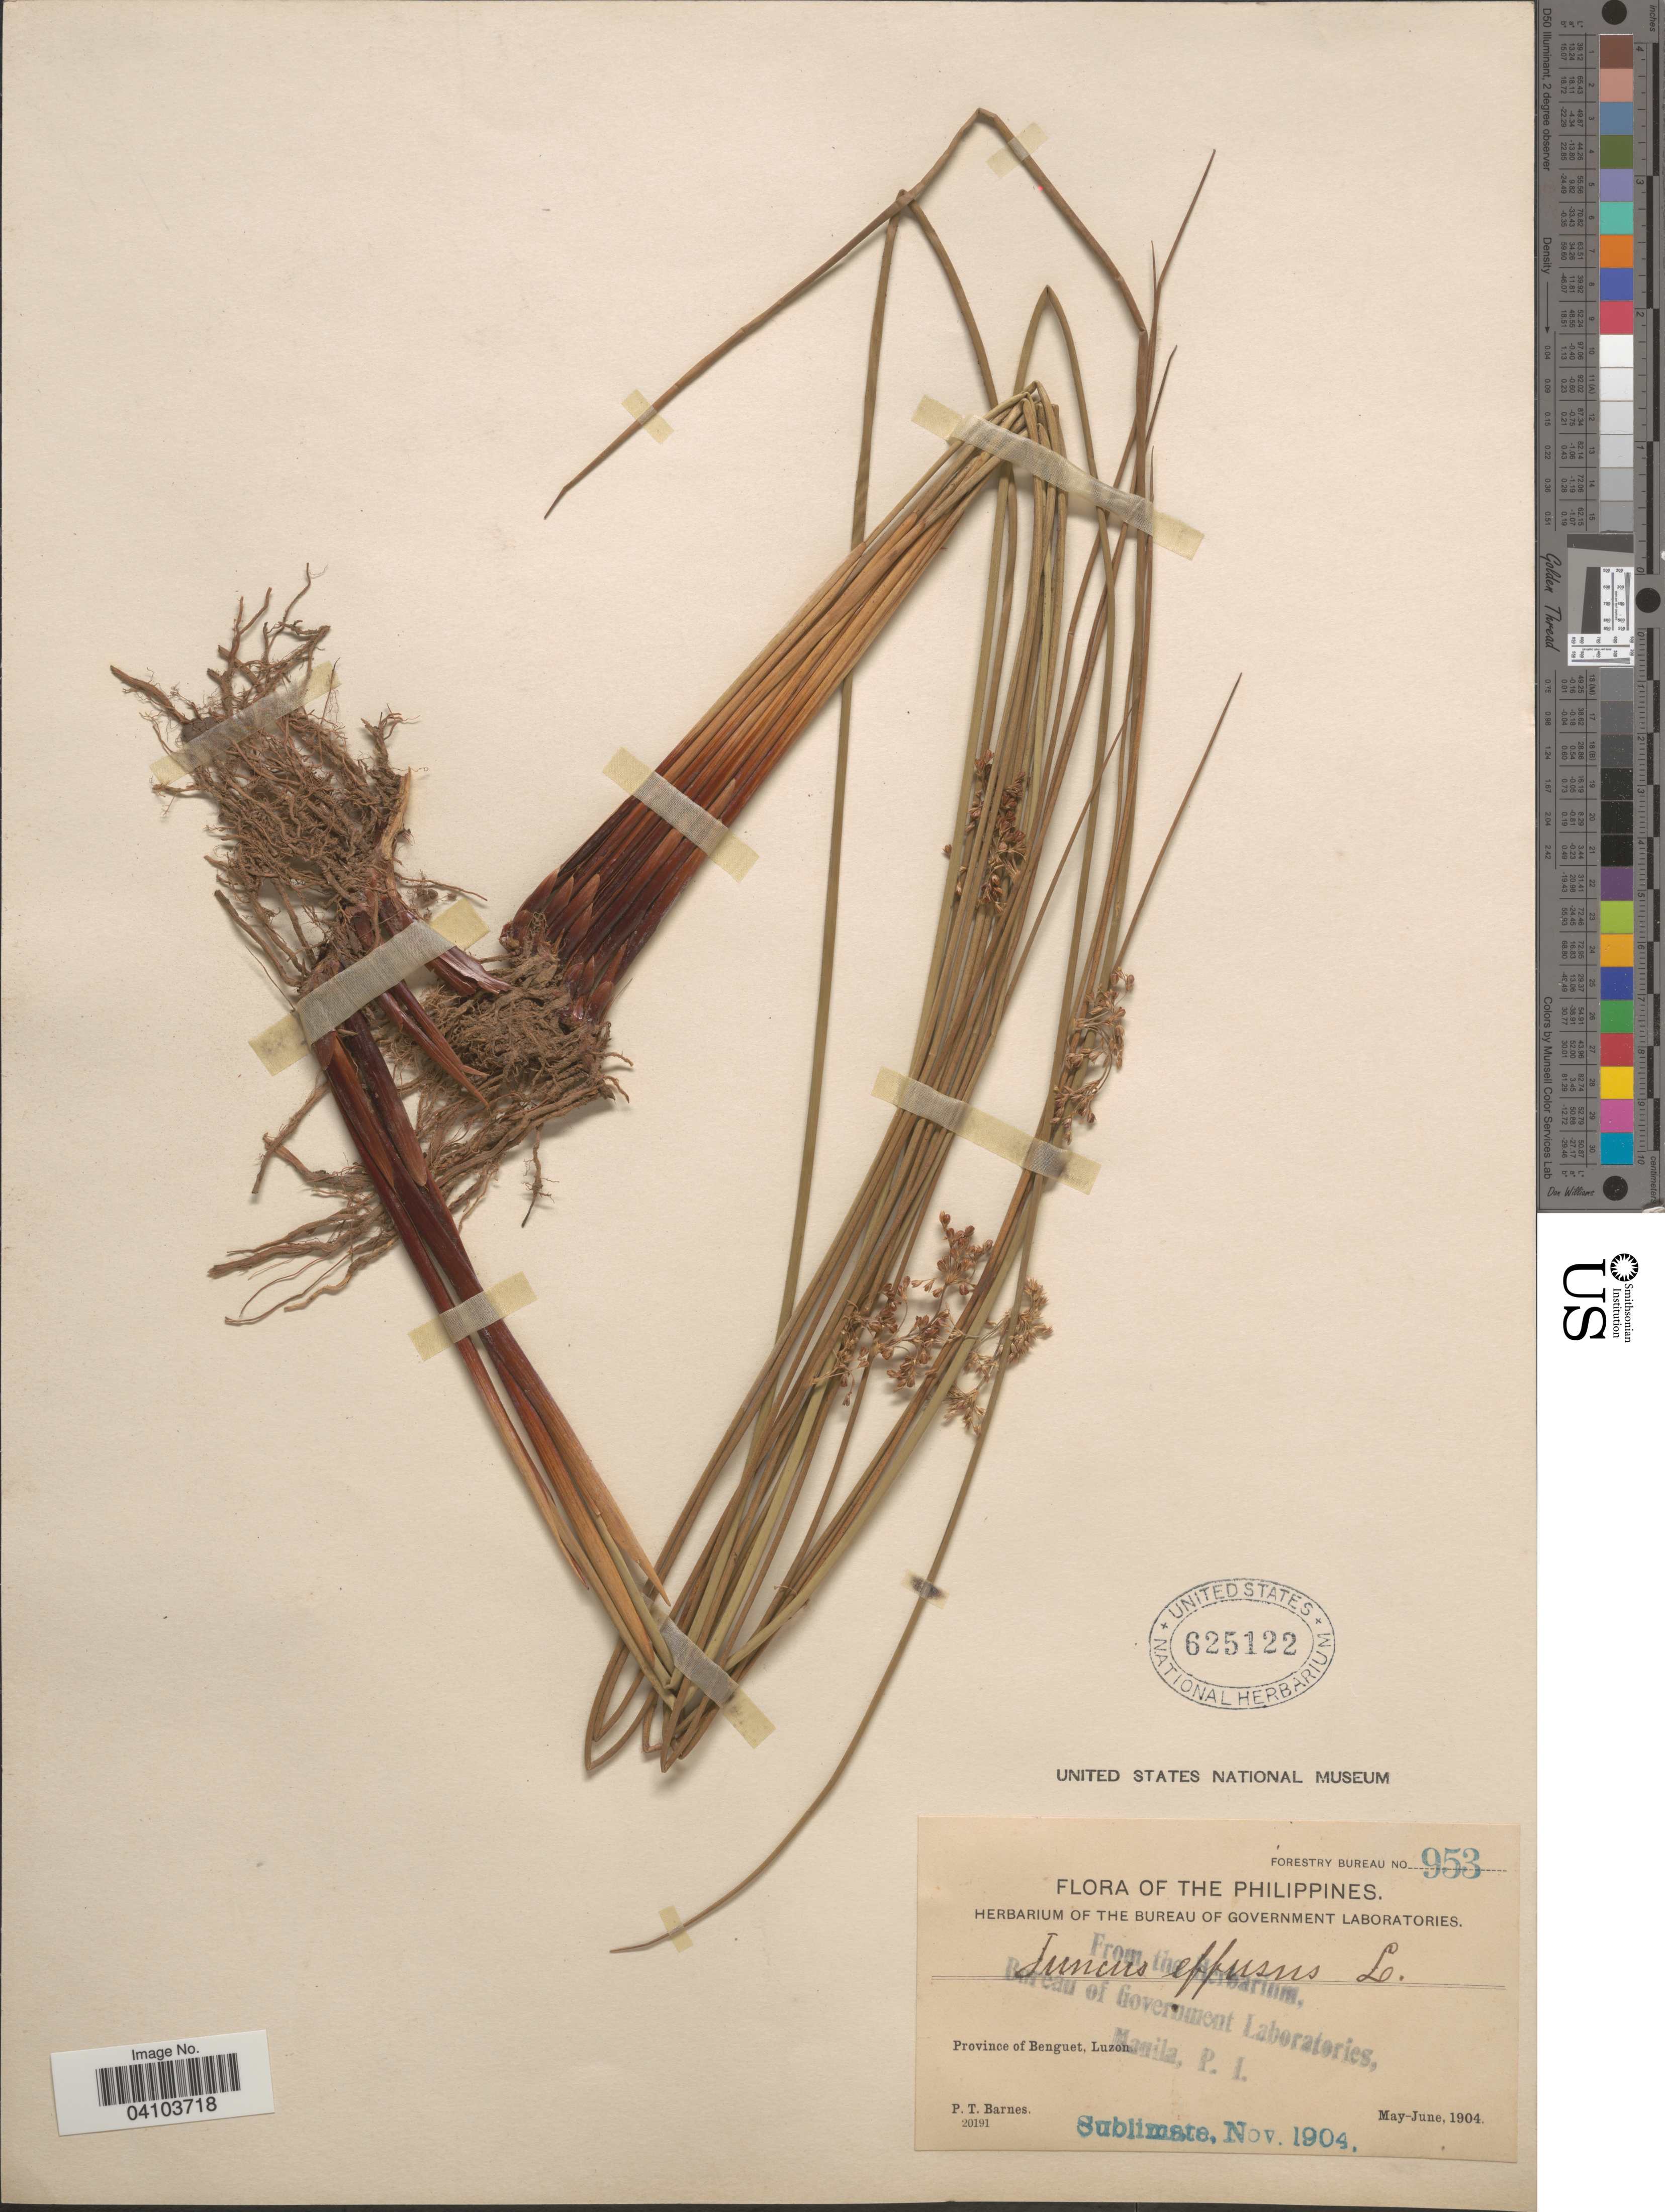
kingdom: Plantae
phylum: Tracheophyta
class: Liliopsida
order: Poales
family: Juncaceae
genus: Juncus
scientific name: Juncus decipiens subsp. medianus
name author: (Ridl.) L.A.S. Johnson & K.L. Wilson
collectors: P. Barnes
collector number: Forestry Bureau 953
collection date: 1904-05/1904-06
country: Philippines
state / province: Cordillera (Administrative Region)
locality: Province of Benguet, Luzon.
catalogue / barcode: US 625122